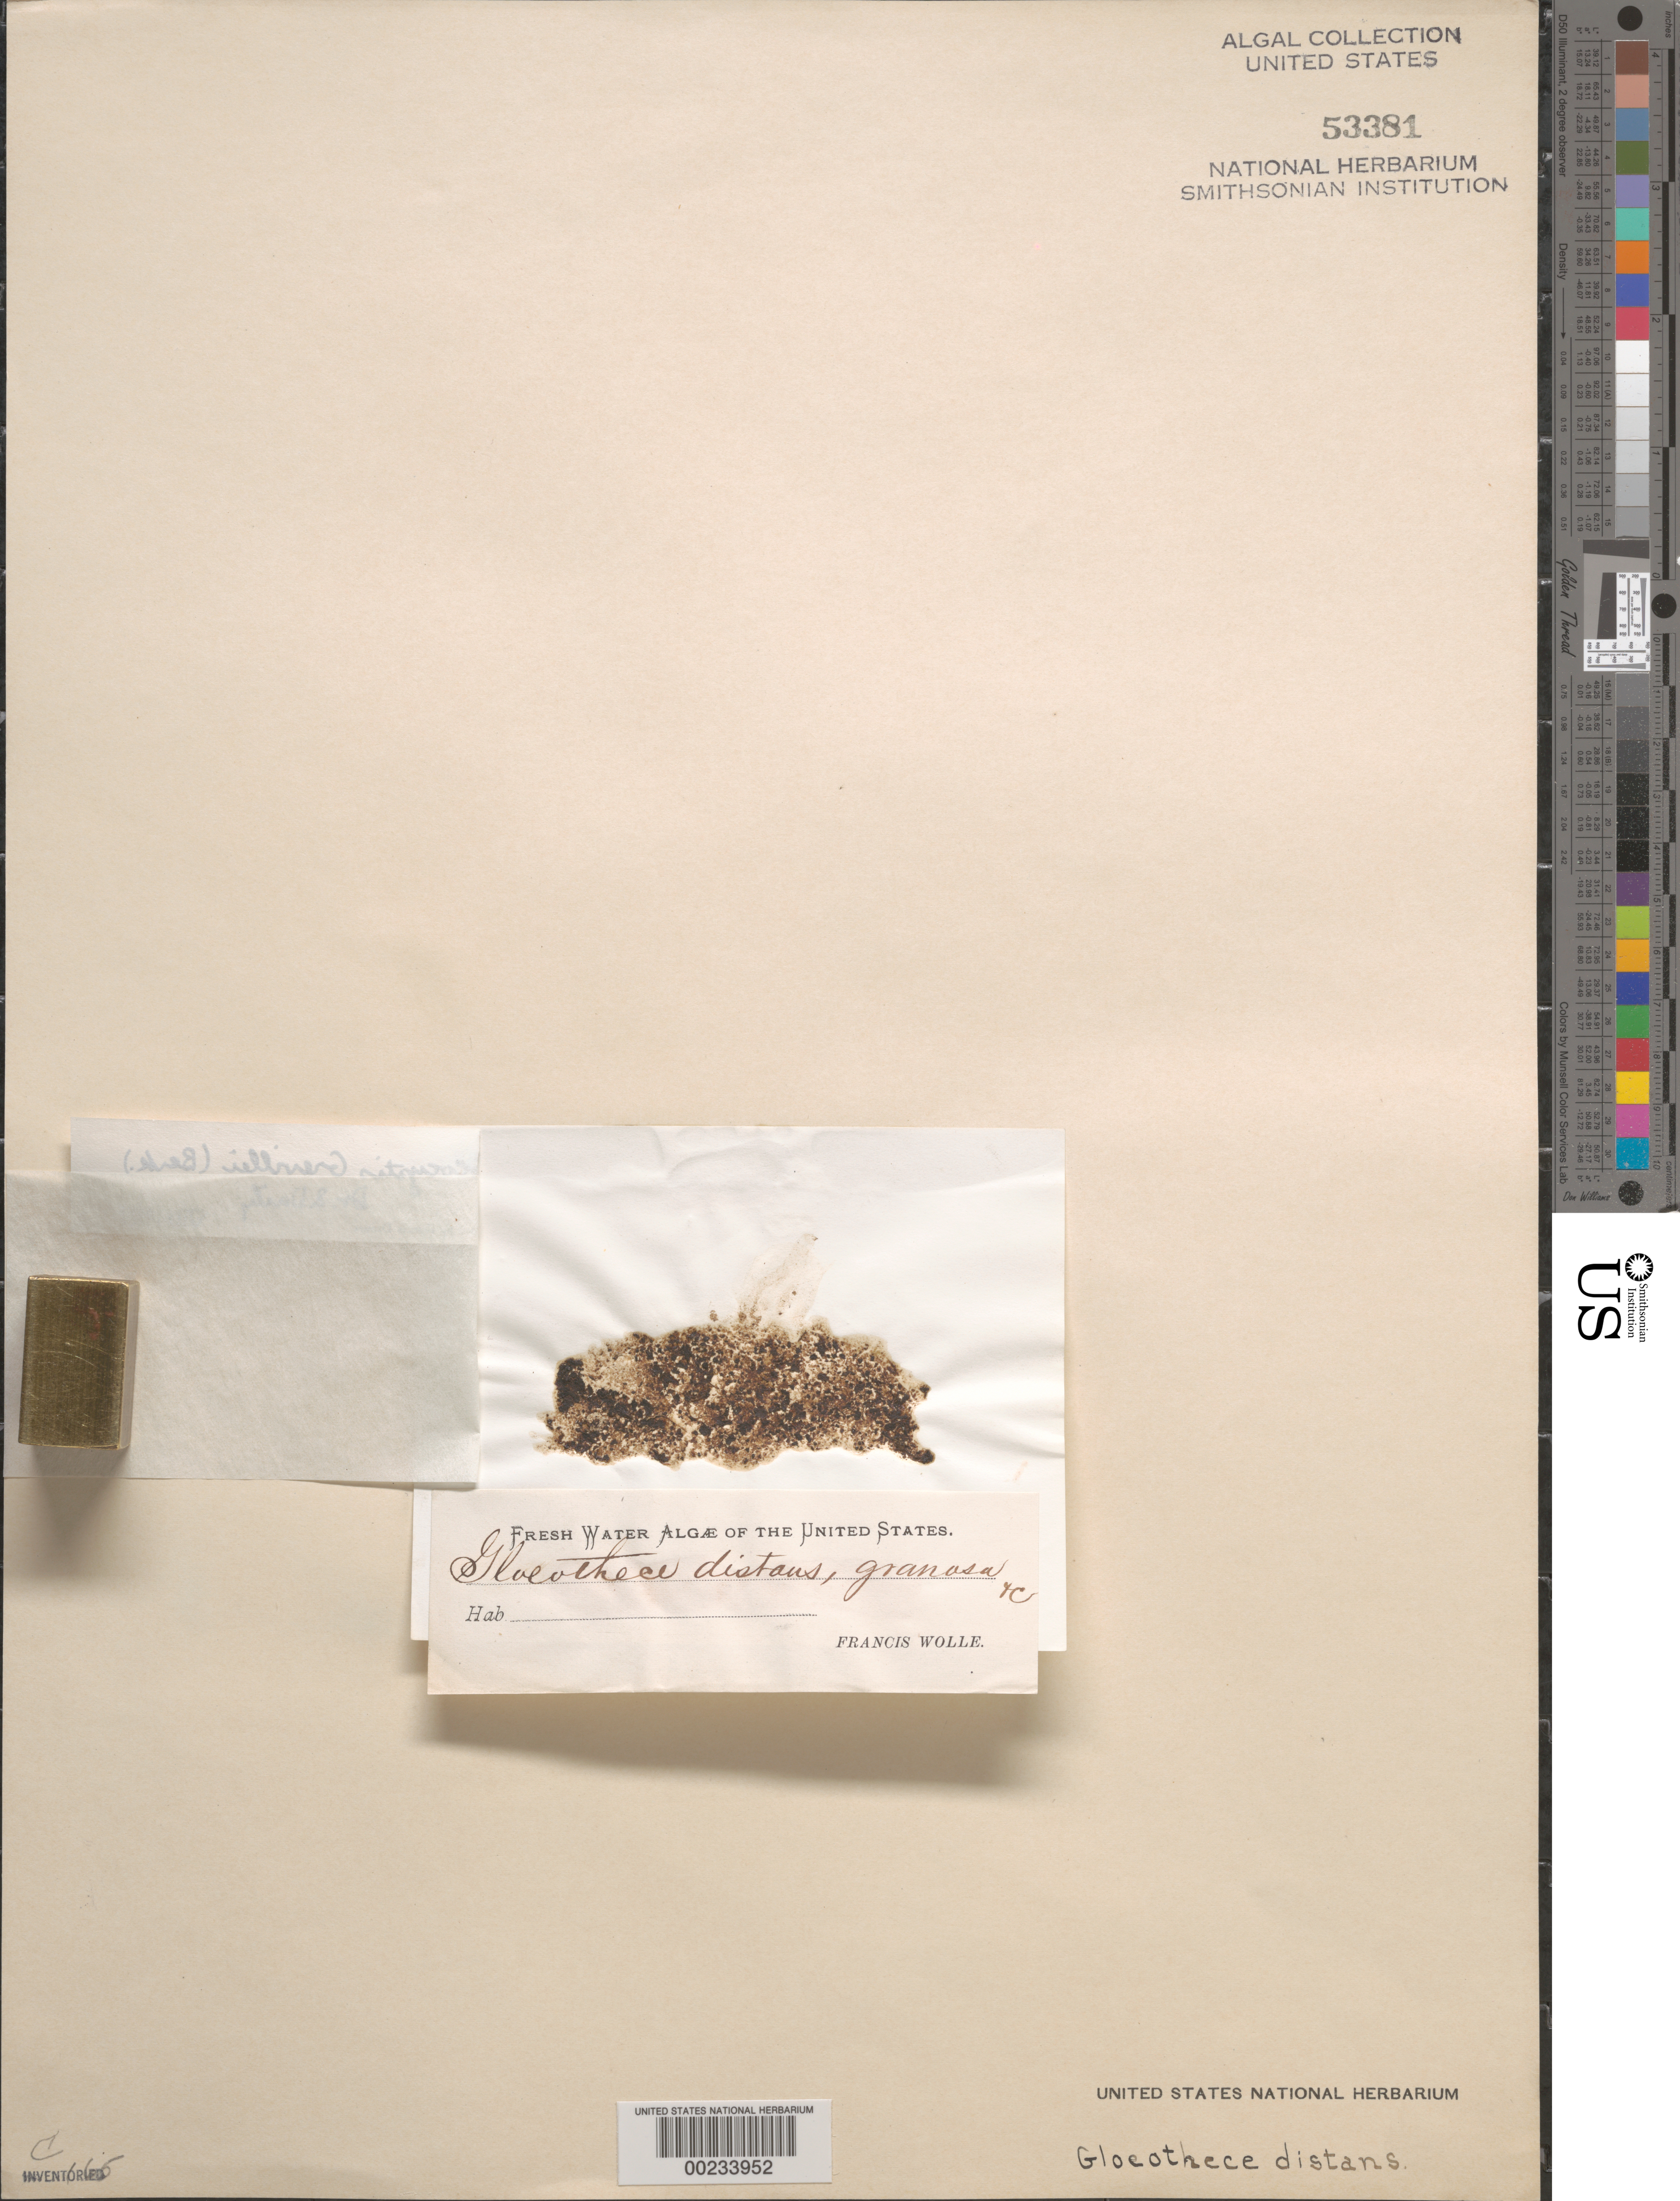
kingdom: Bacteria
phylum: Cyanobacteria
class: Cyanobacteriia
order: Synechococcales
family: Merismopediaceae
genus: Aphanocapsa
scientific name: Aphanocapsa grevillei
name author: (M.J. Berkeley) Rabenh.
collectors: F. Wolle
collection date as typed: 18--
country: United States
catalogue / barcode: US 53381